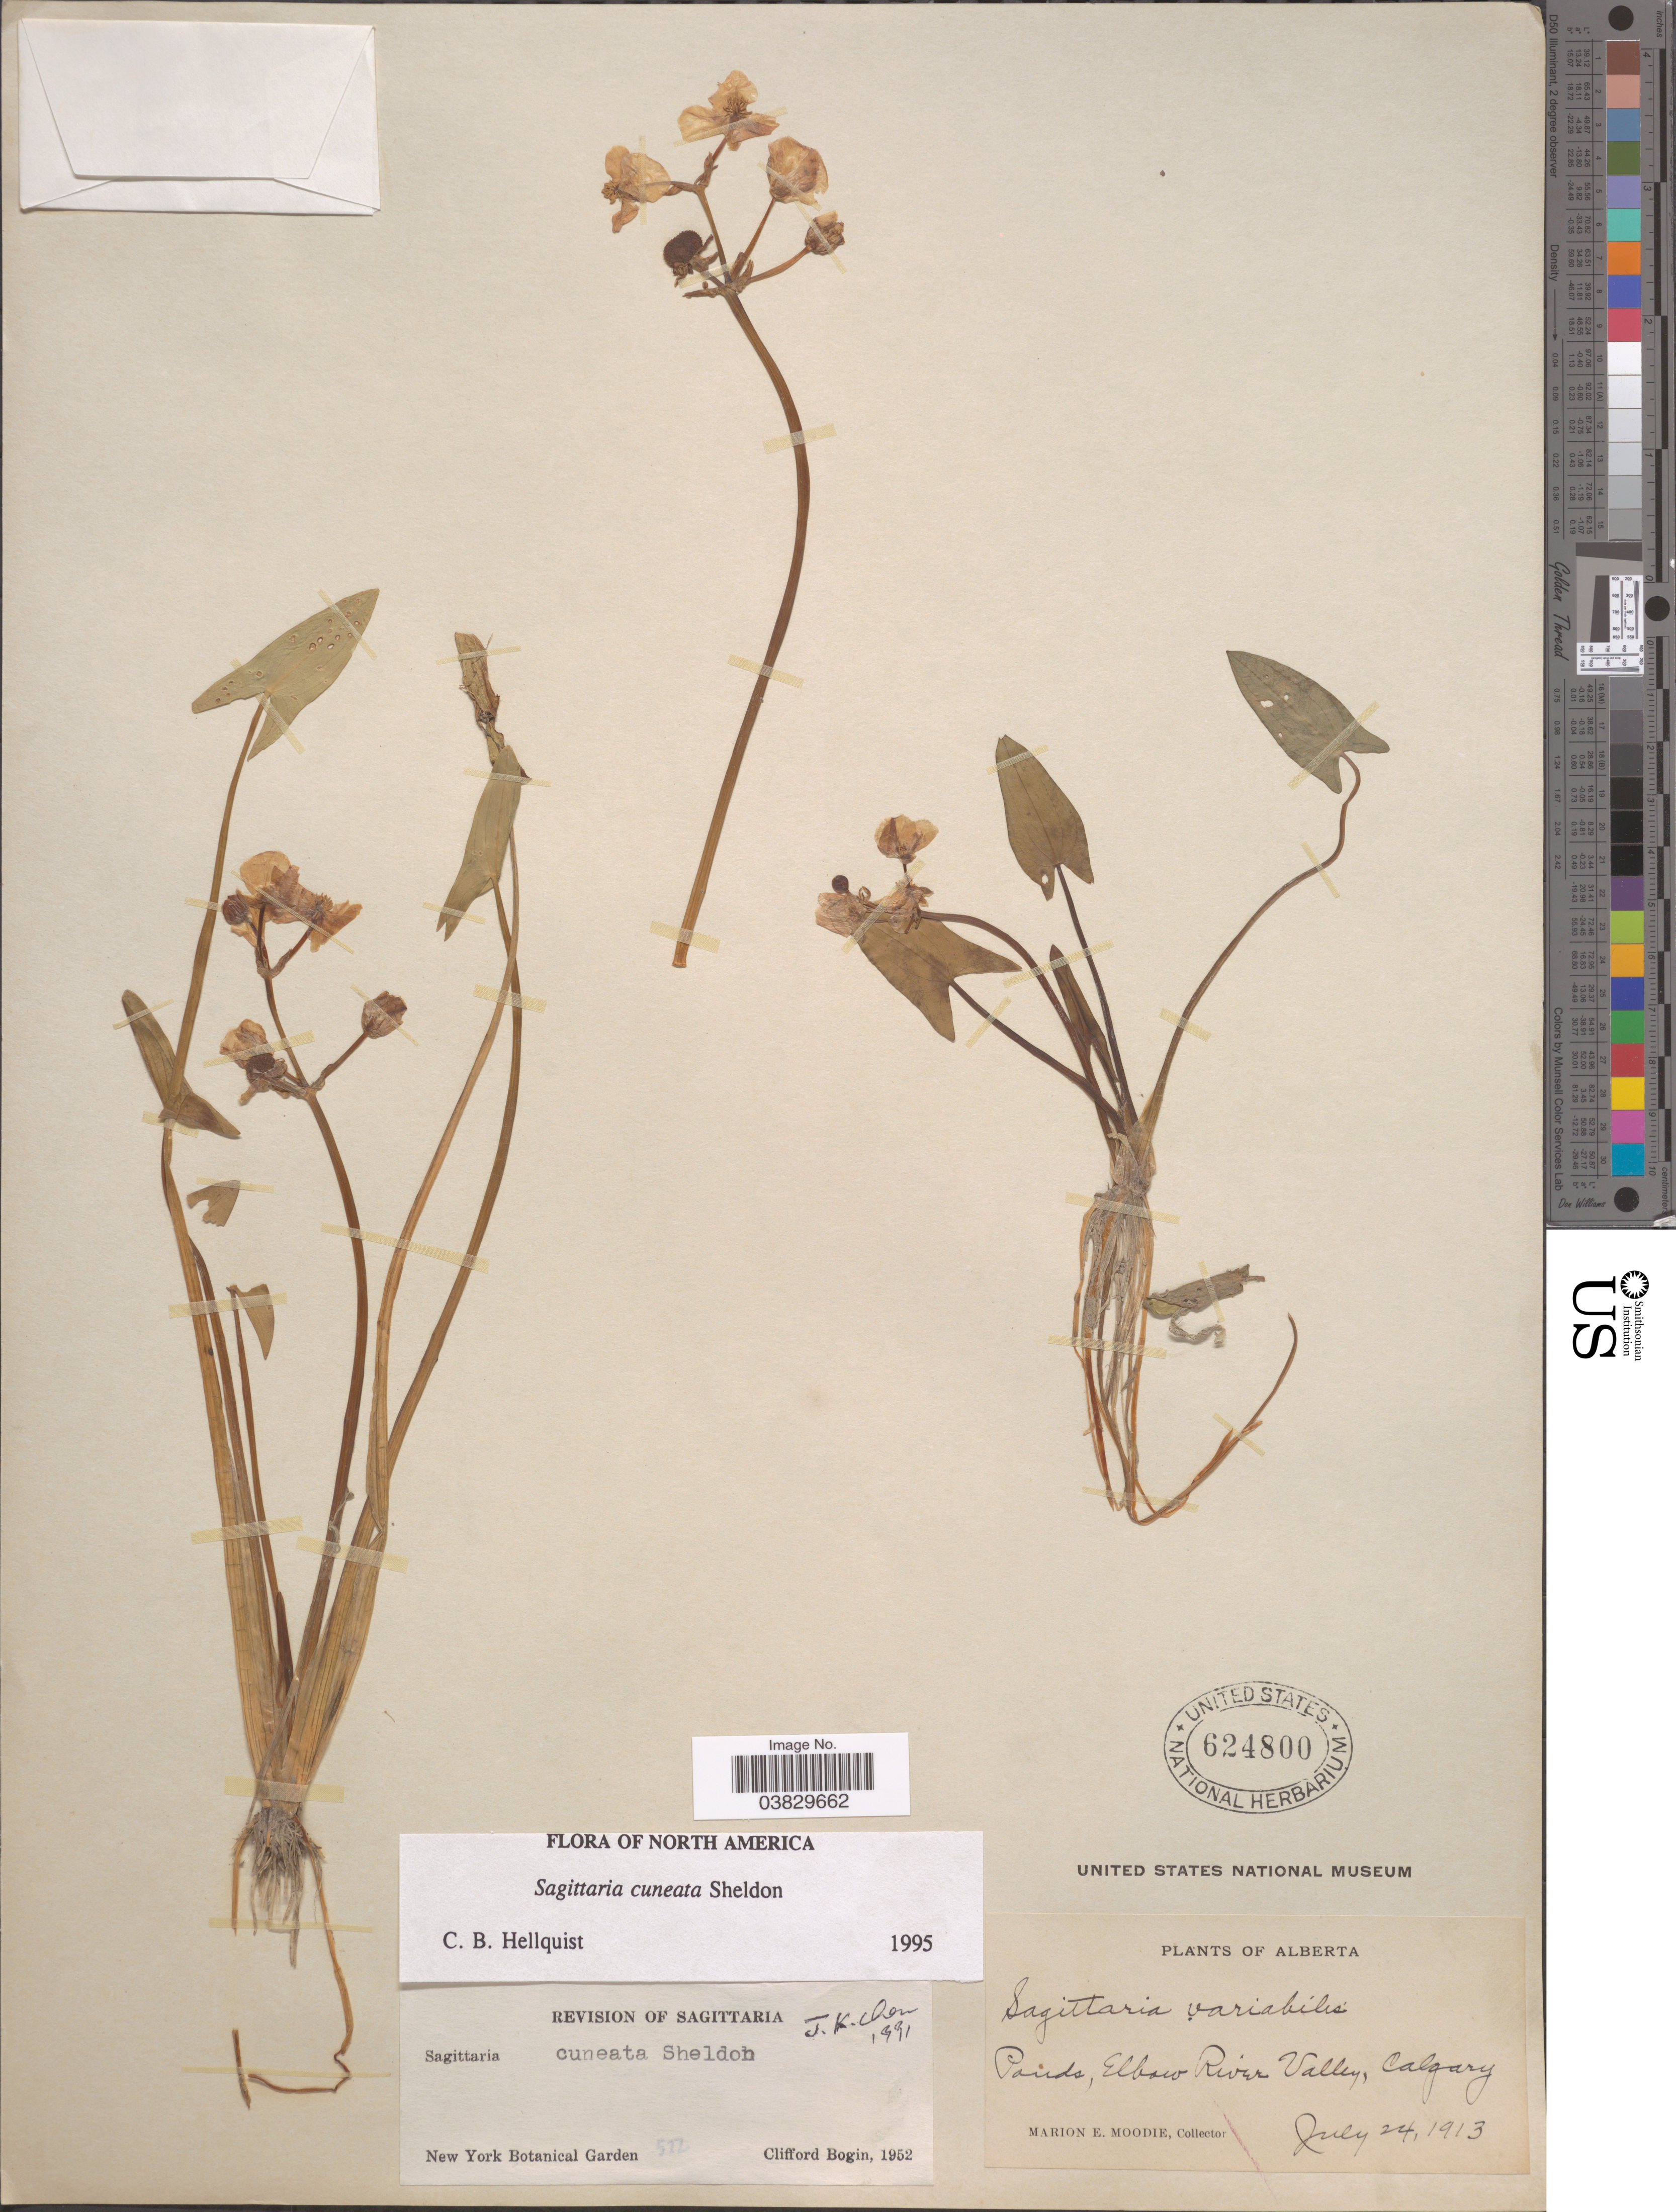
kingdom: Plantae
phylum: Tracheophyta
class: Liliopsida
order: Alismatales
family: Alismataceae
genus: Sagittaria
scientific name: Sagittaria cuneata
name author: E. Sheld.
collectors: M. E. Moodie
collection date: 1913-07-24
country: Canada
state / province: Alberta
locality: Ponds, Elbow River Valley, Calgary.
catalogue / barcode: US 624800